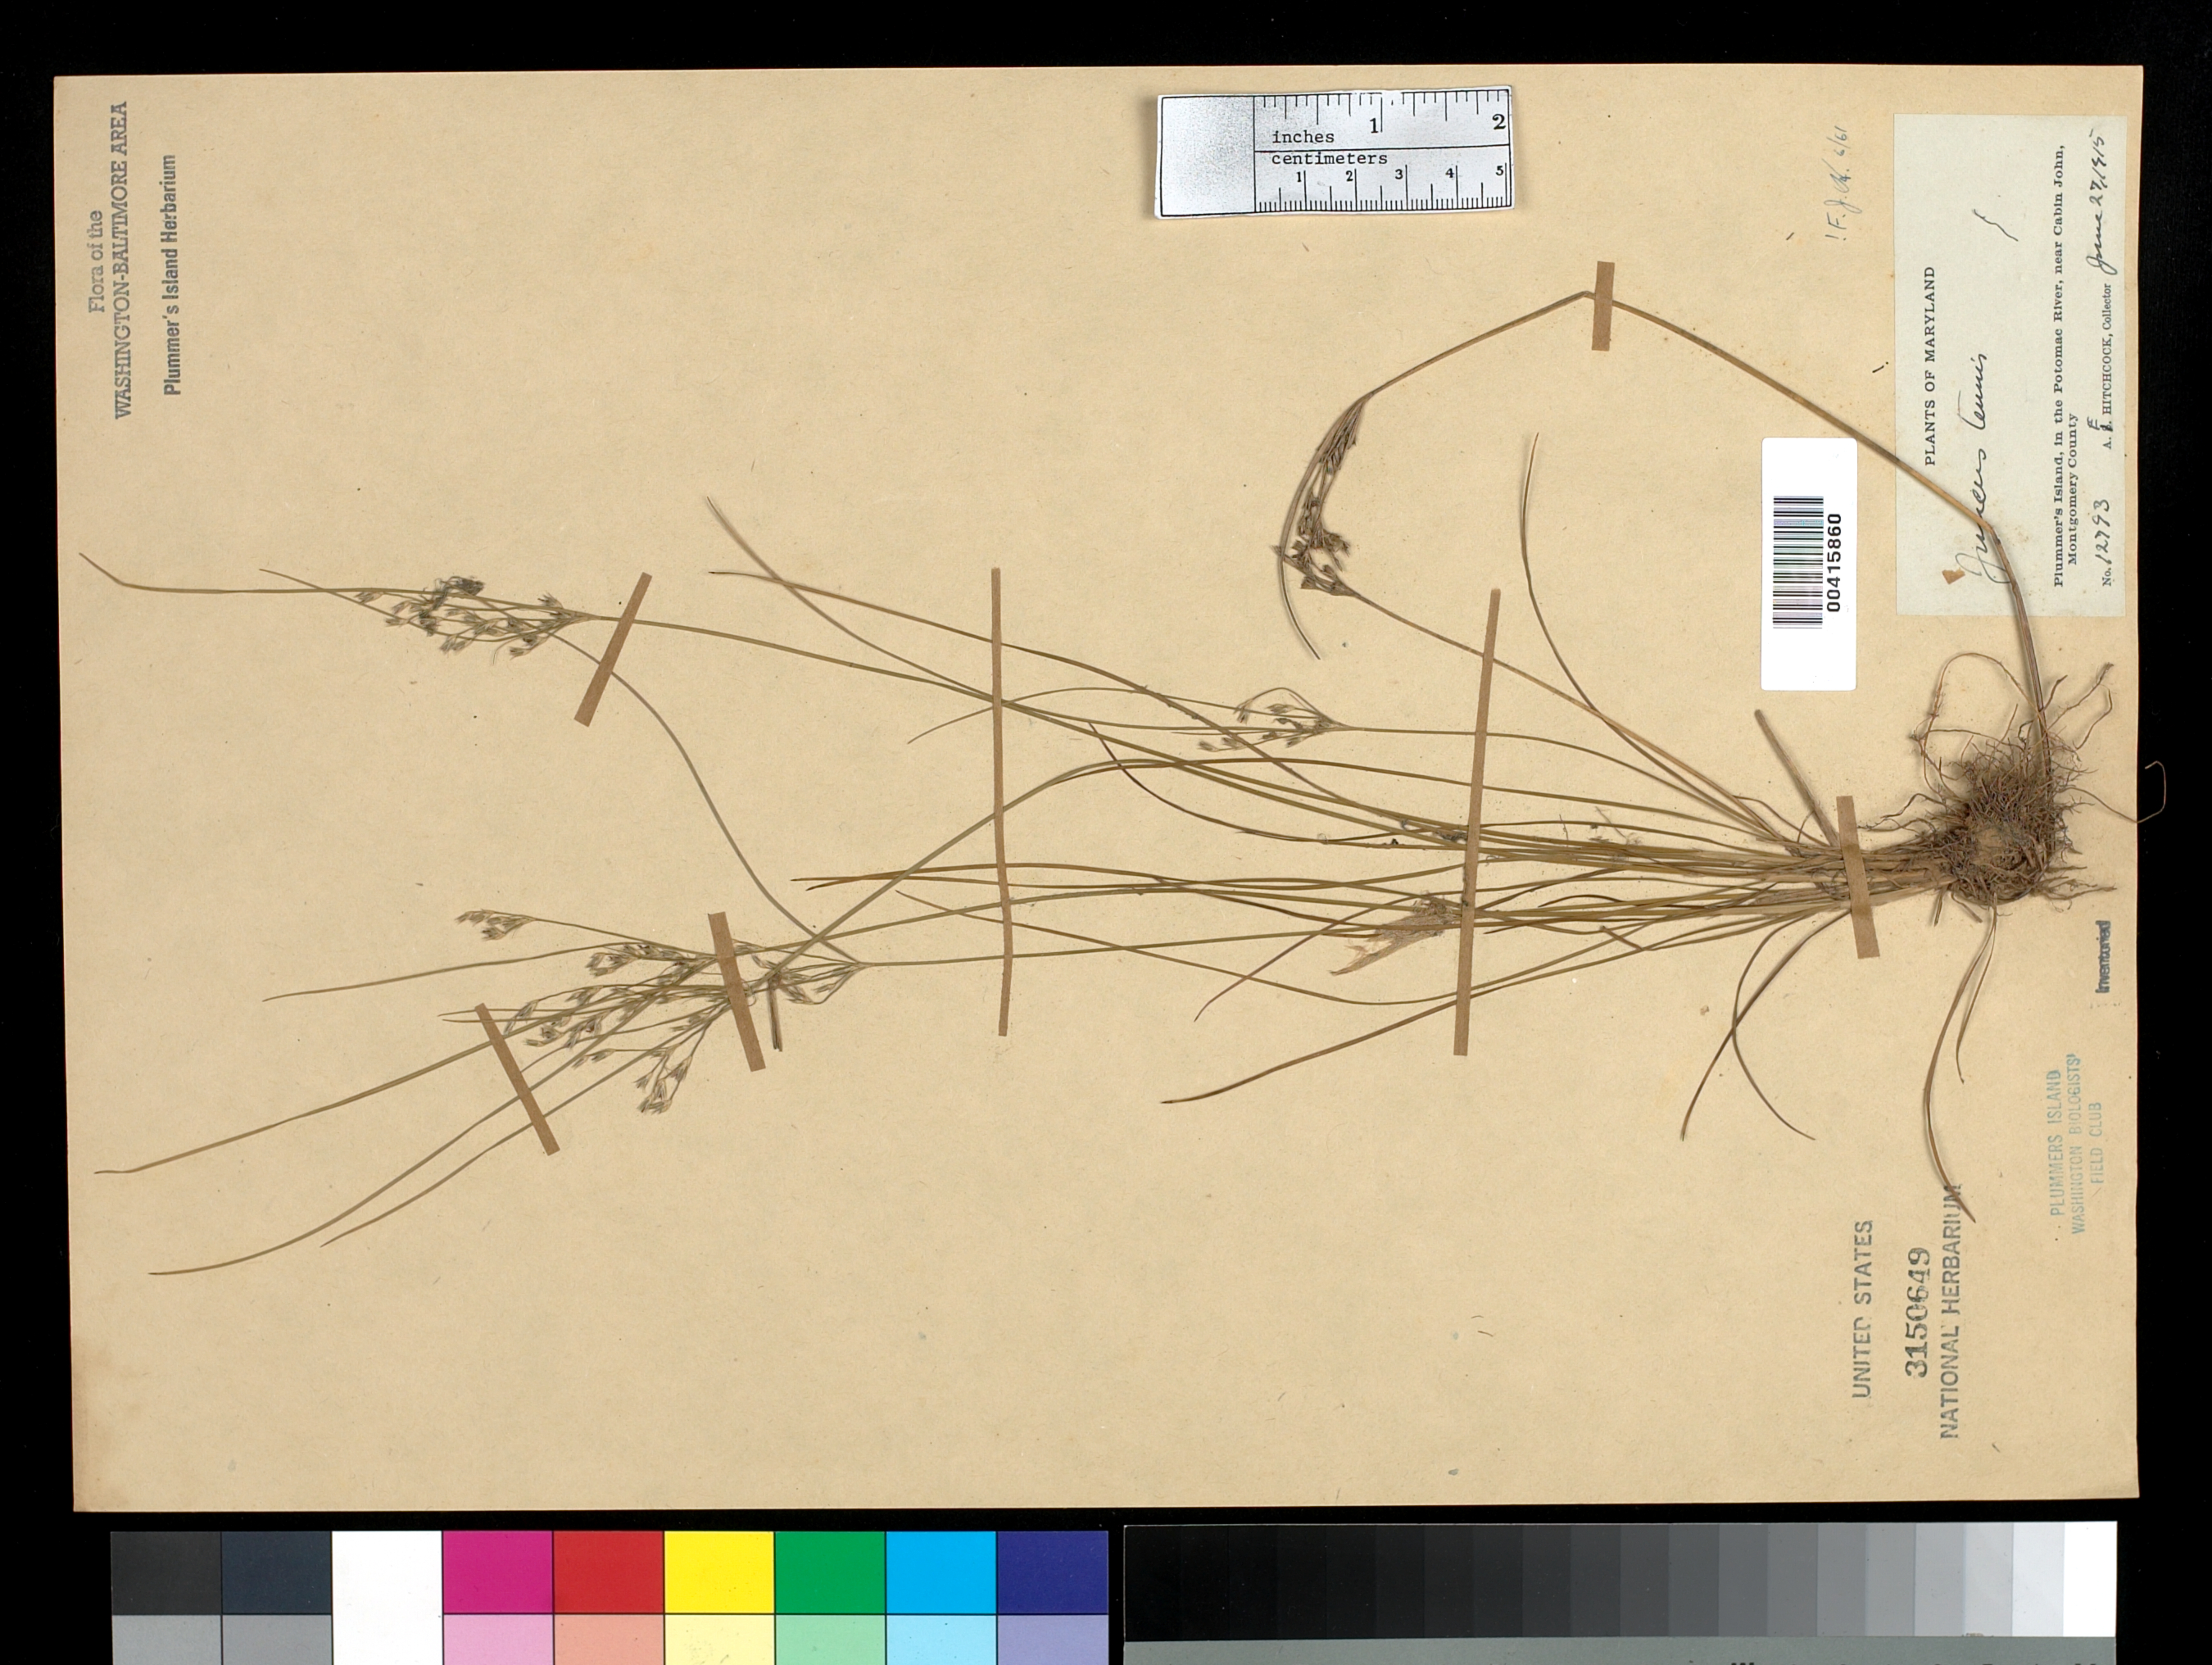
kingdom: Plantae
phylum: Tracheophyta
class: Liliopsida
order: Poales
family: Juncaceae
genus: Juncus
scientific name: Juncus tenuis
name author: Willd.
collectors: A. S. Hitchcock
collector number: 12793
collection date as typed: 27 Jun 1915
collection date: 1915-06-27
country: United States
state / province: Maryland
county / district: Montgomery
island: Plummers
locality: Plummer's Island C. & O. Canal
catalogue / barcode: US 3150649